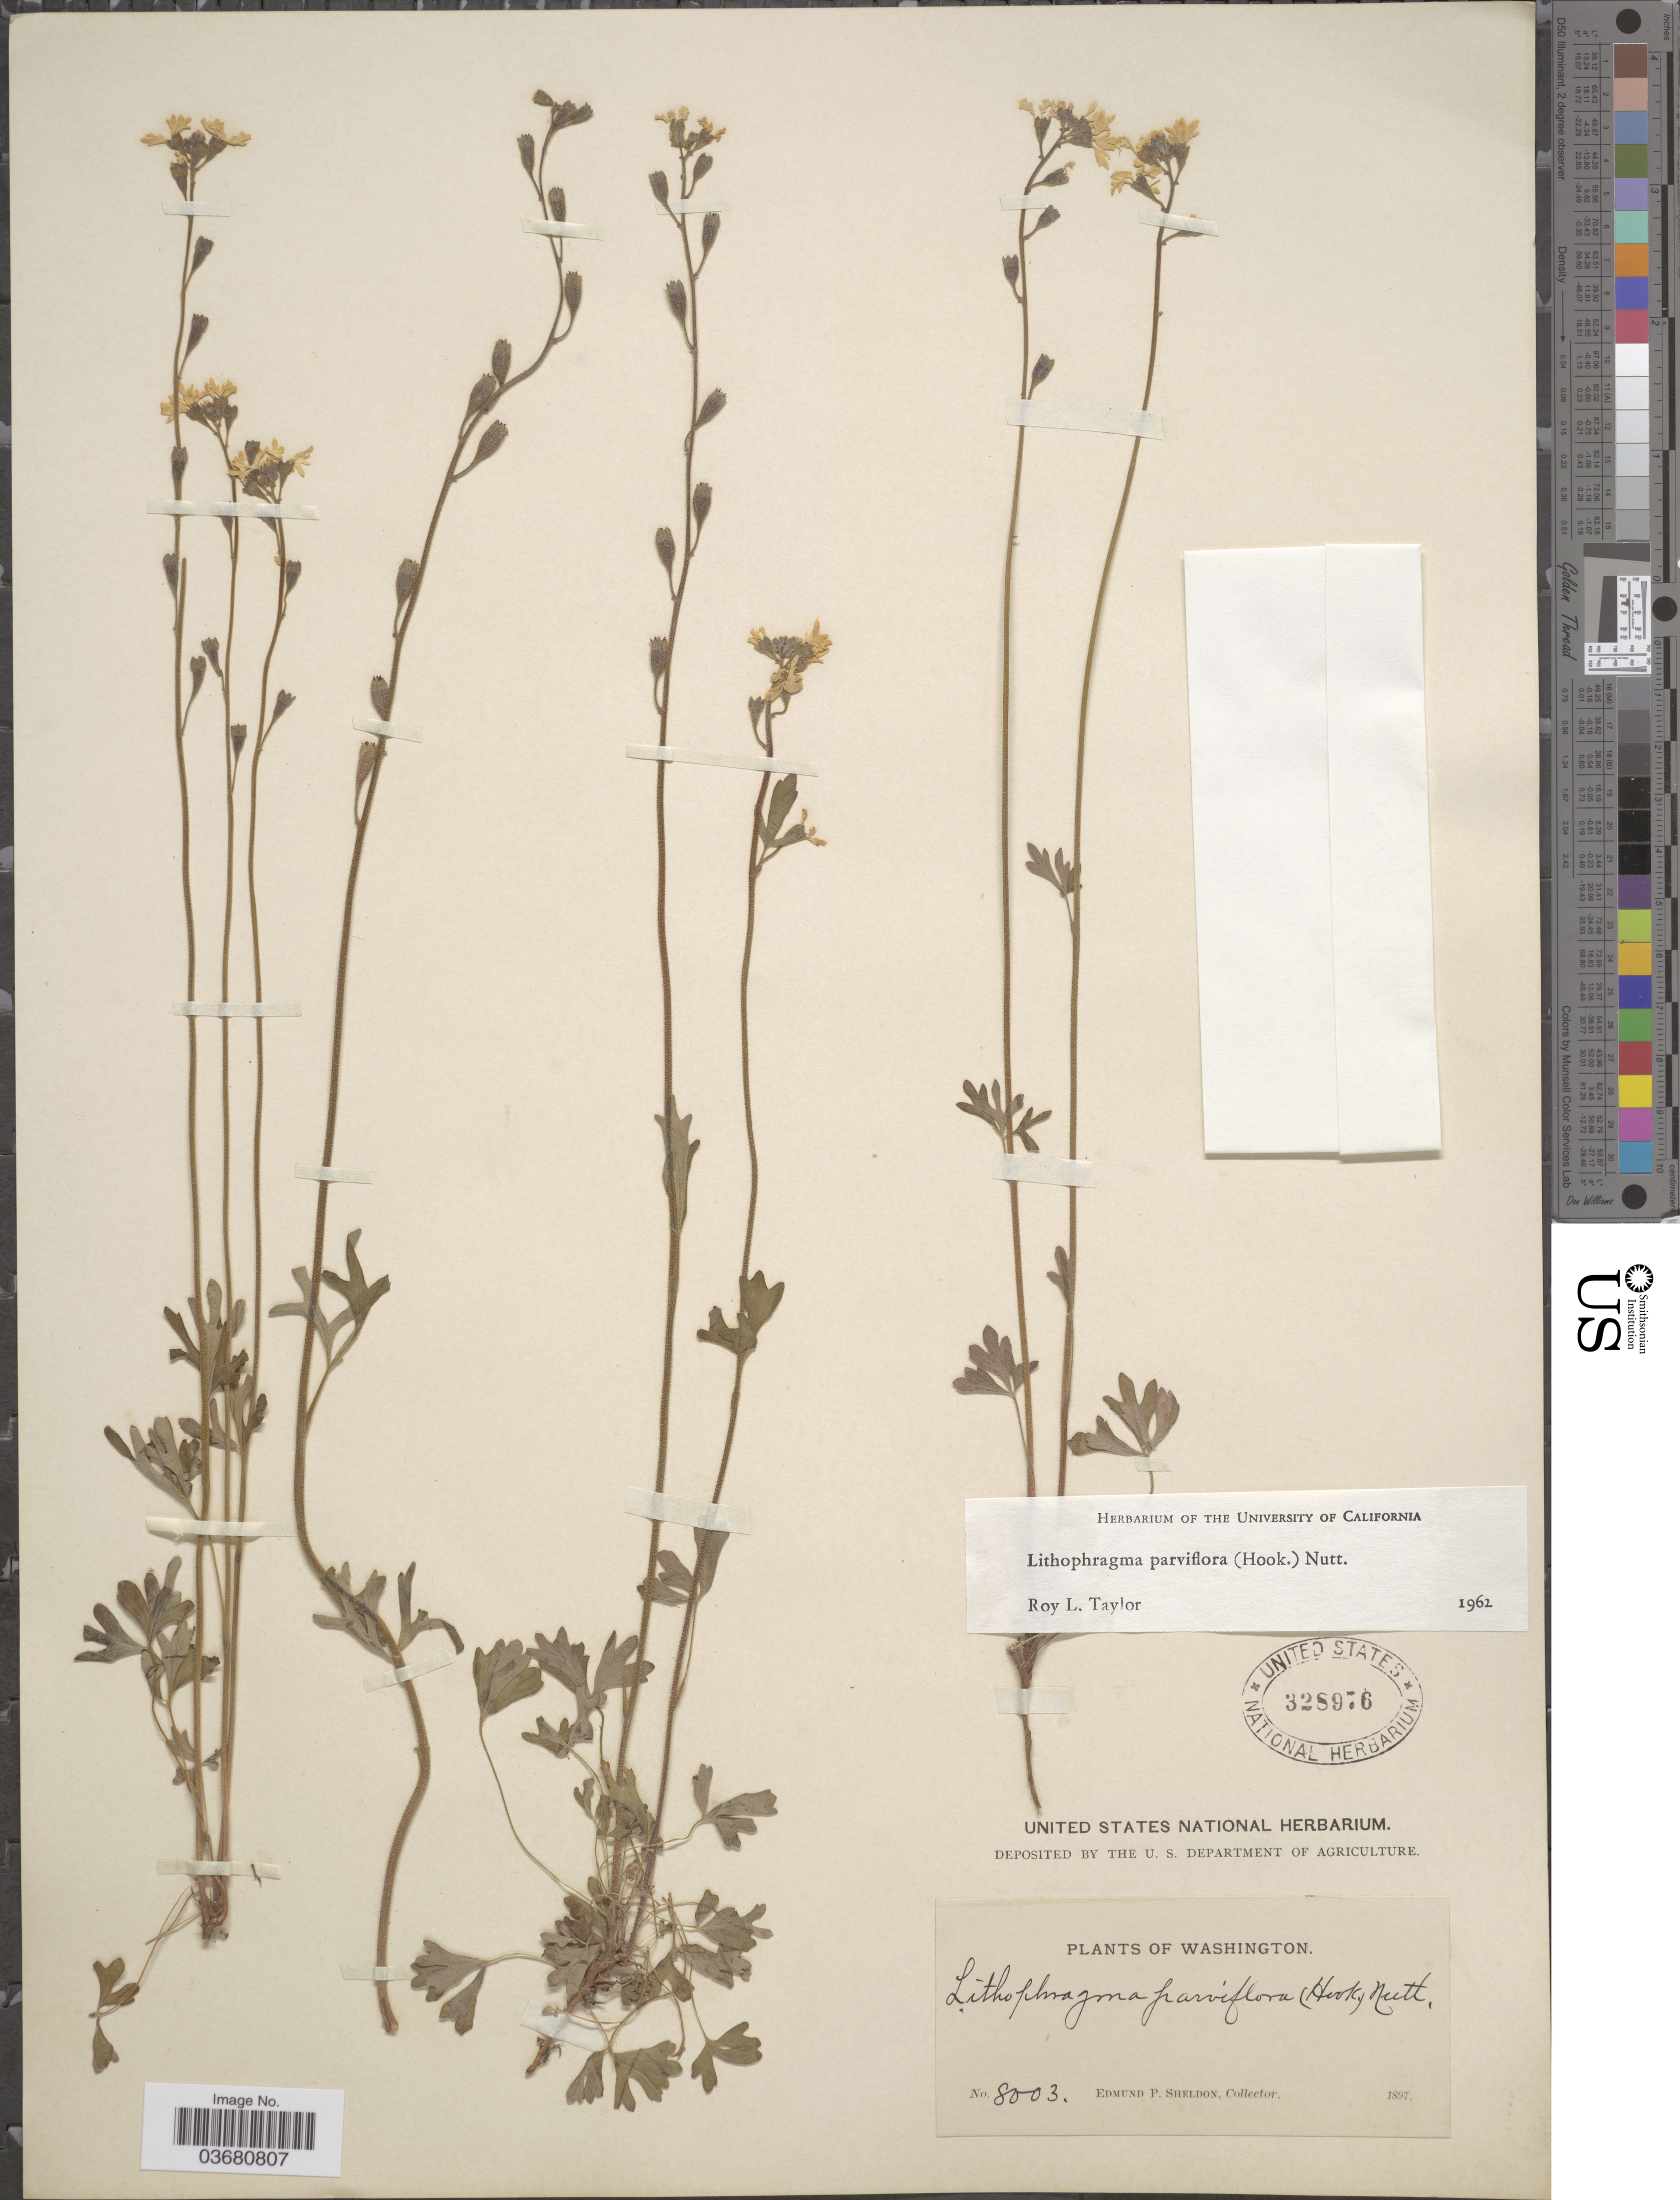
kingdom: Plantae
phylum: Tracheophyta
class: Magnoliopsida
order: Saxifragales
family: Saxifragaceae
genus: Lithophragma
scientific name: Lithophragma parviflorum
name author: (Hook.) Nutt.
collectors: E. P. Sheldon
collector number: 8003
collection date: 1897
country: United States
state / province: Washington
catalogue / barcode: US 328976